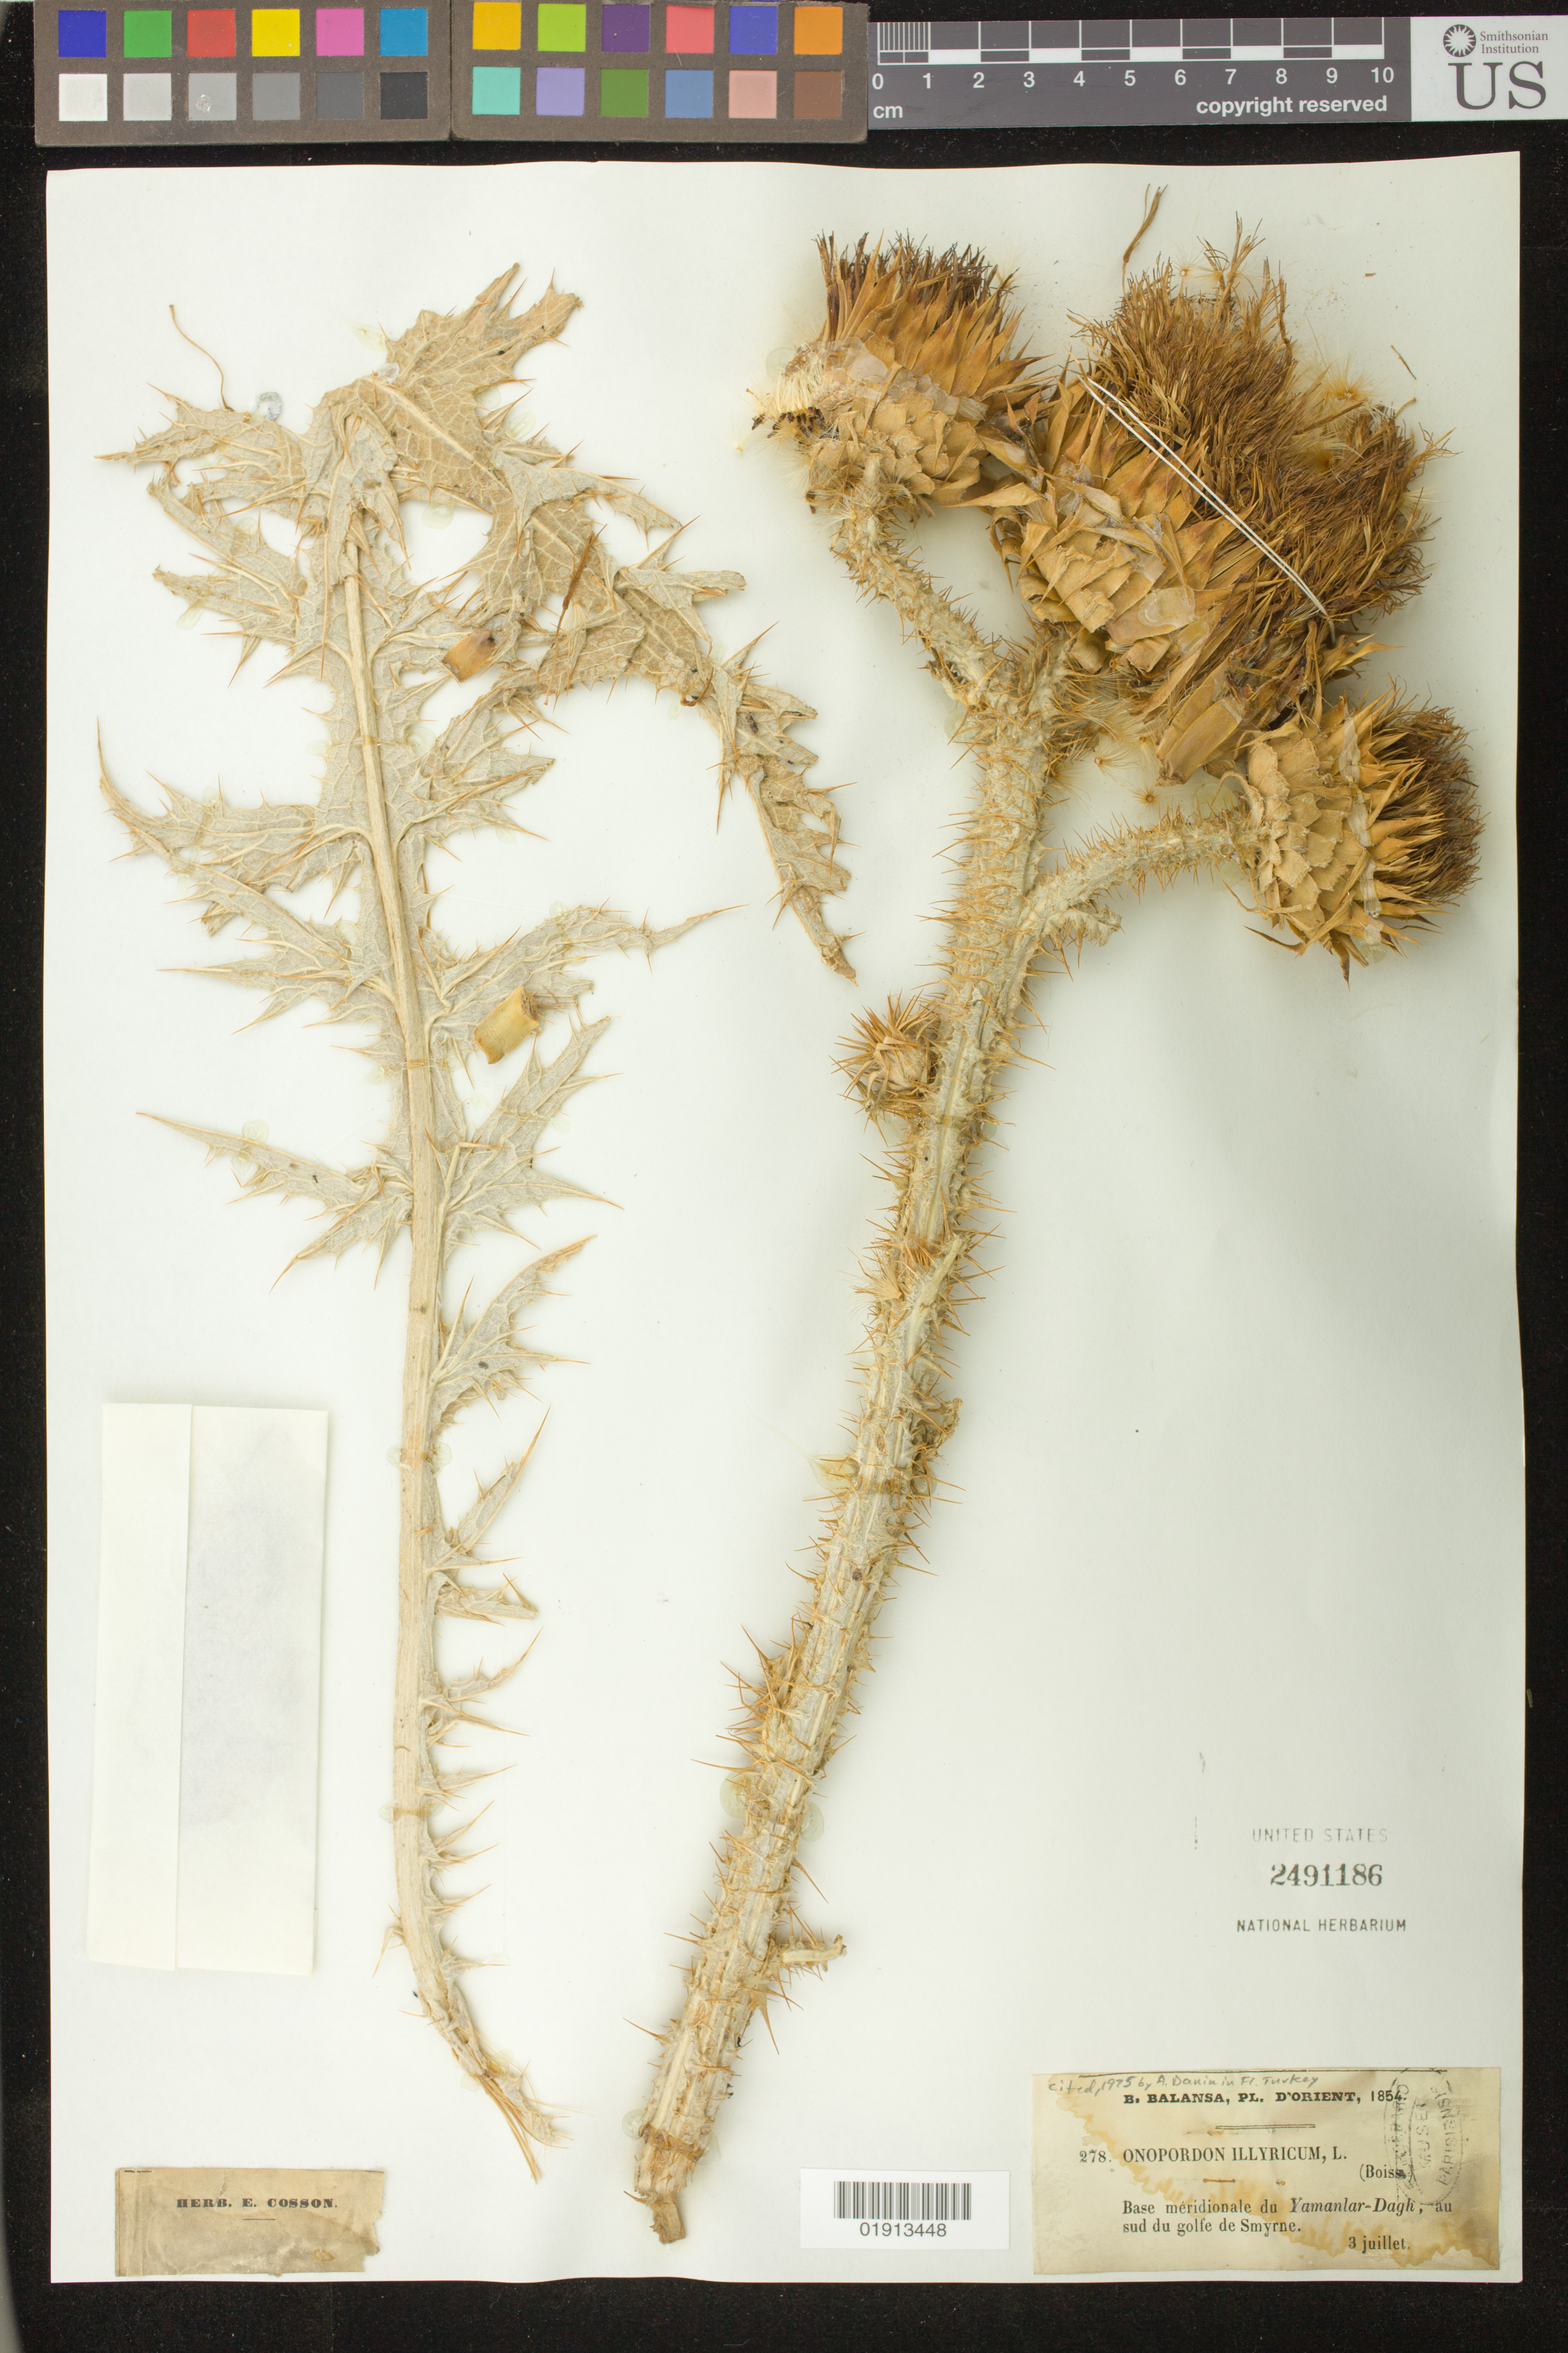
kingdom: Plantae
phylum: Tracheophyta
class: Magnoliopsida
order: Asterales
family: Asteraceae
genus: Onopordum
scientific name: Onopordum illyricum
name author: L.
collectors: B. Balansa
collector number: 278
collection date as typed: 3 juillet 1854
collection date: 1854-07-03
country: Turkey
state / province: Izmir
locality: Base meridionale du Yamanlar-Dagh, au sud golfe de Smyrne.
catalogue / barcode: US 2491186